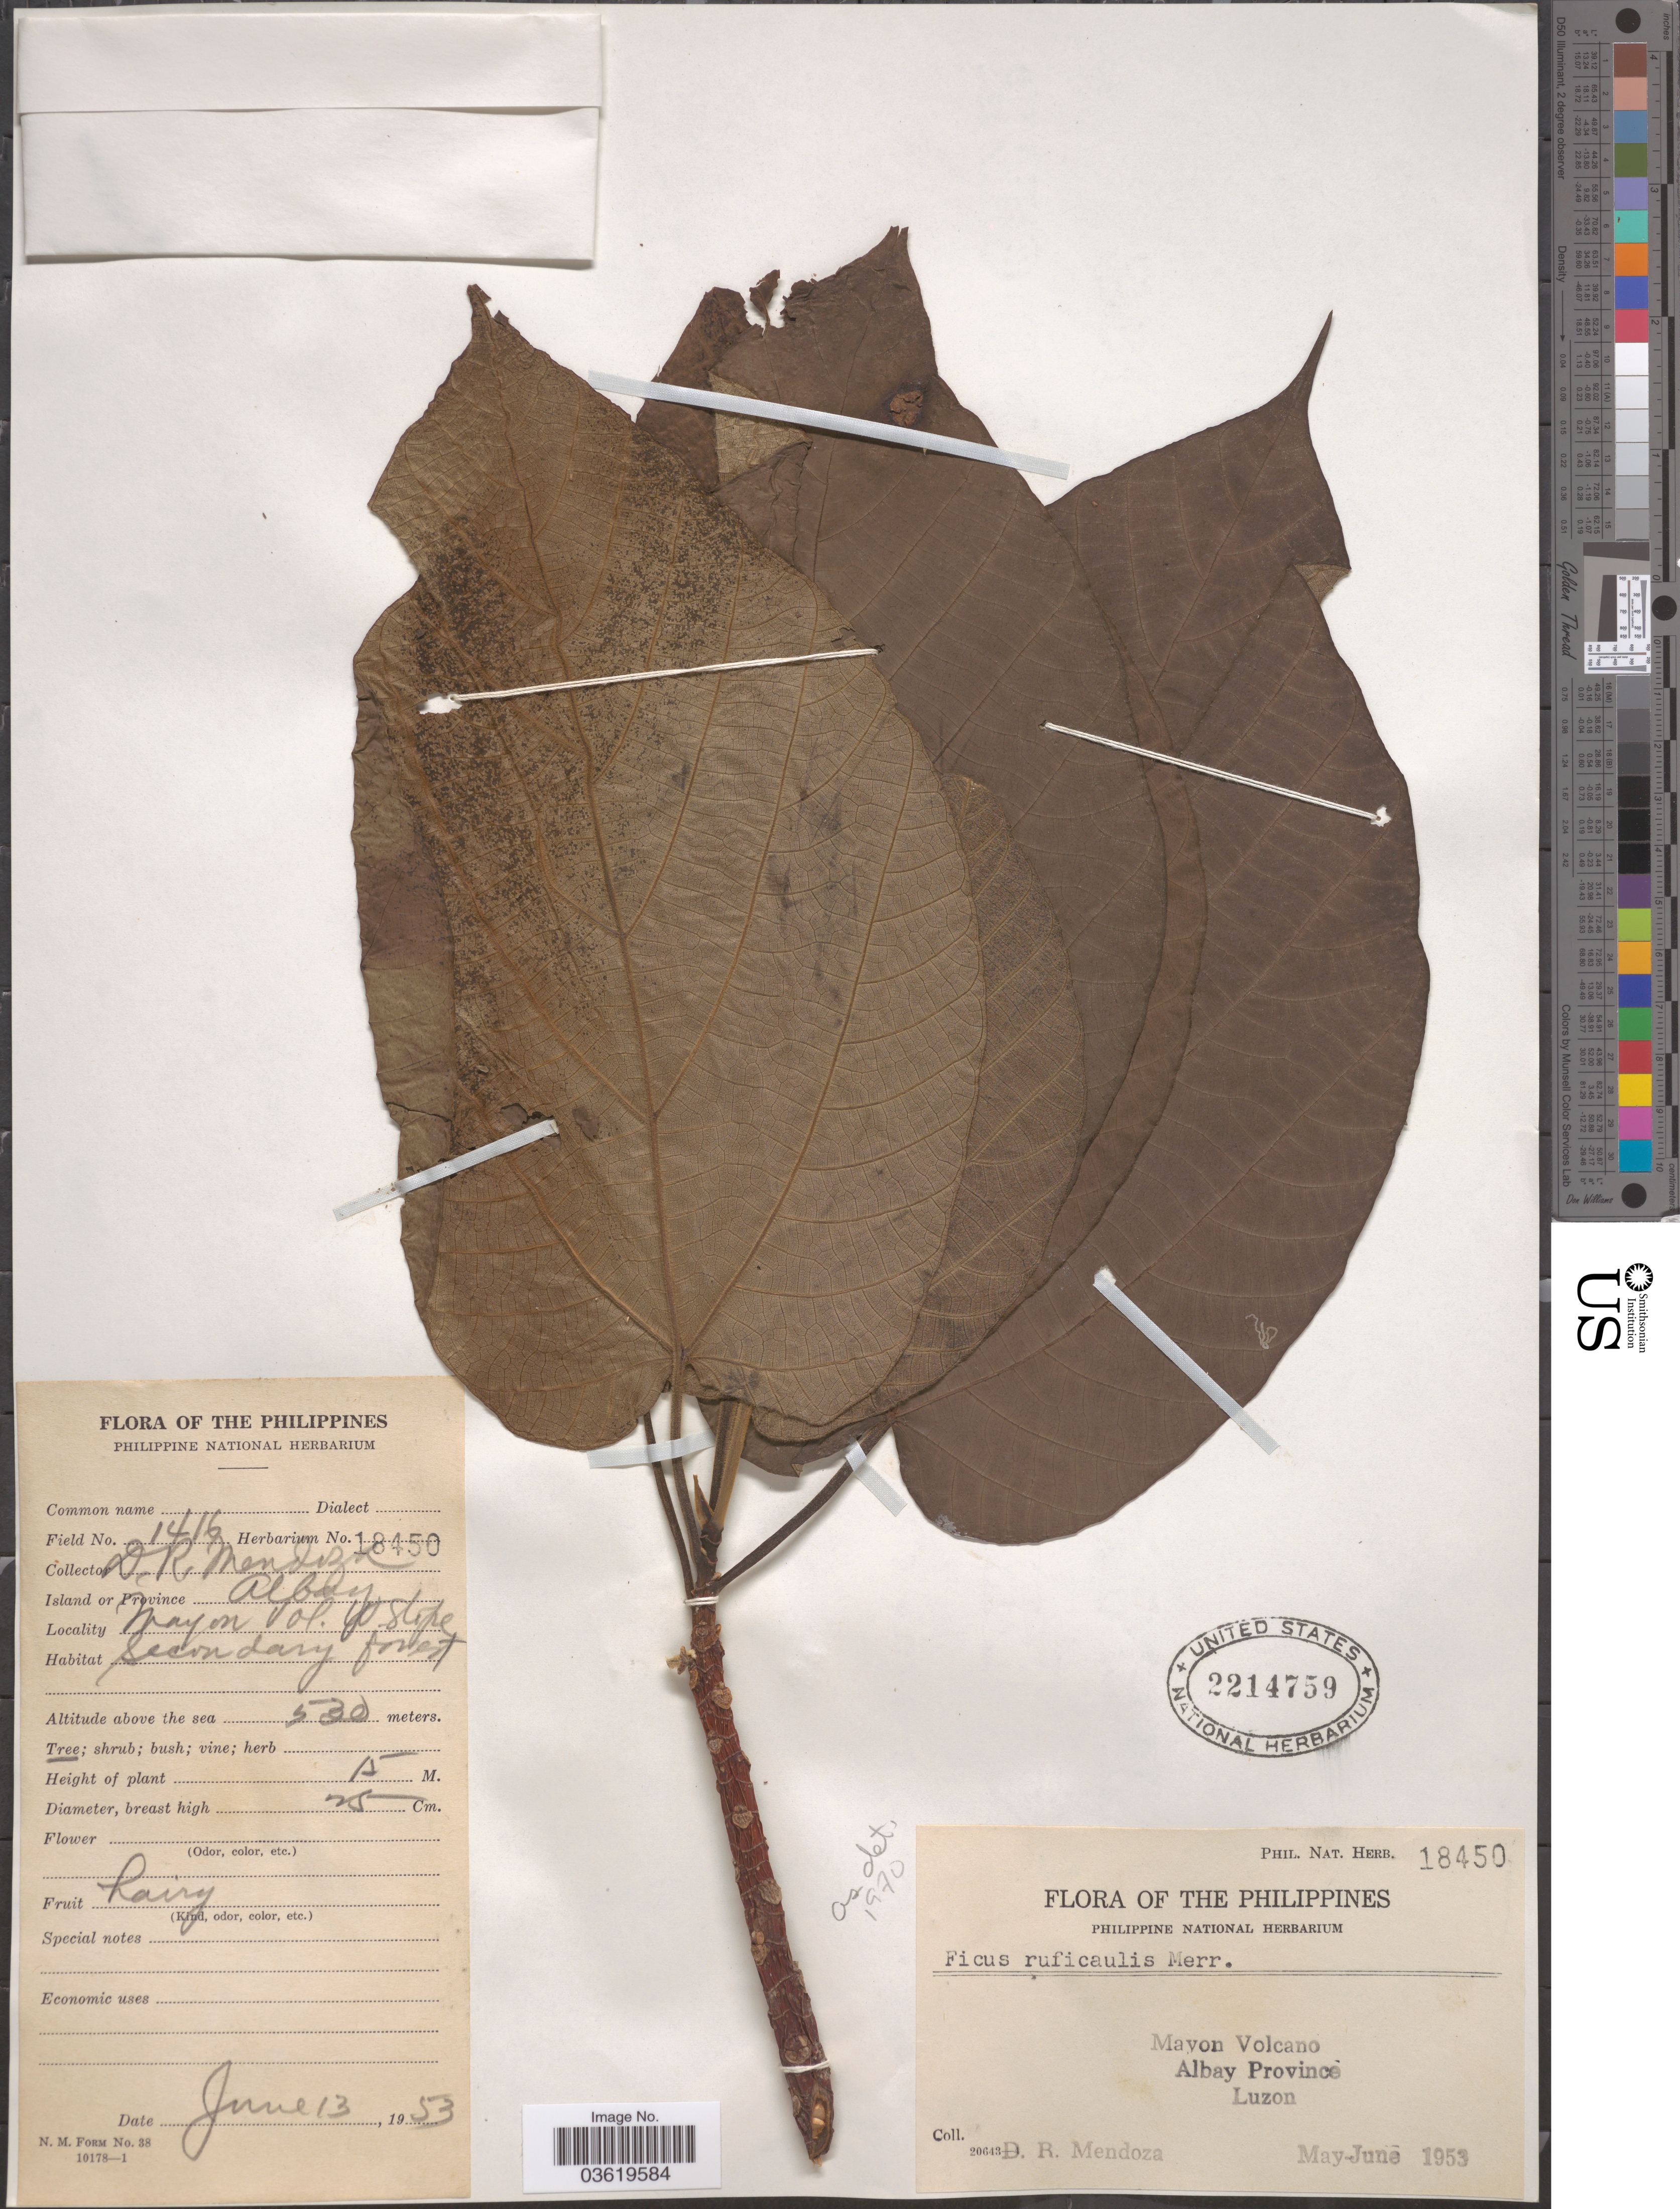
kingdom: Plantae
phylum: Tracheophyta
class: Magnoliopsida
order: Rosales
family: Moraceae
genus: Ficus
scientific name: Ficus ruficaulis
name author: Merr.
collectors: D. Mendoza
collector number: Phil. Nat. Herb. 18450/1416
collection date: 1953-06-13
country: Philippines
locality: Mayon Volcano. Albay Province. Luzon.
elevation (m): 530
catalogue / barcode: US 2214759